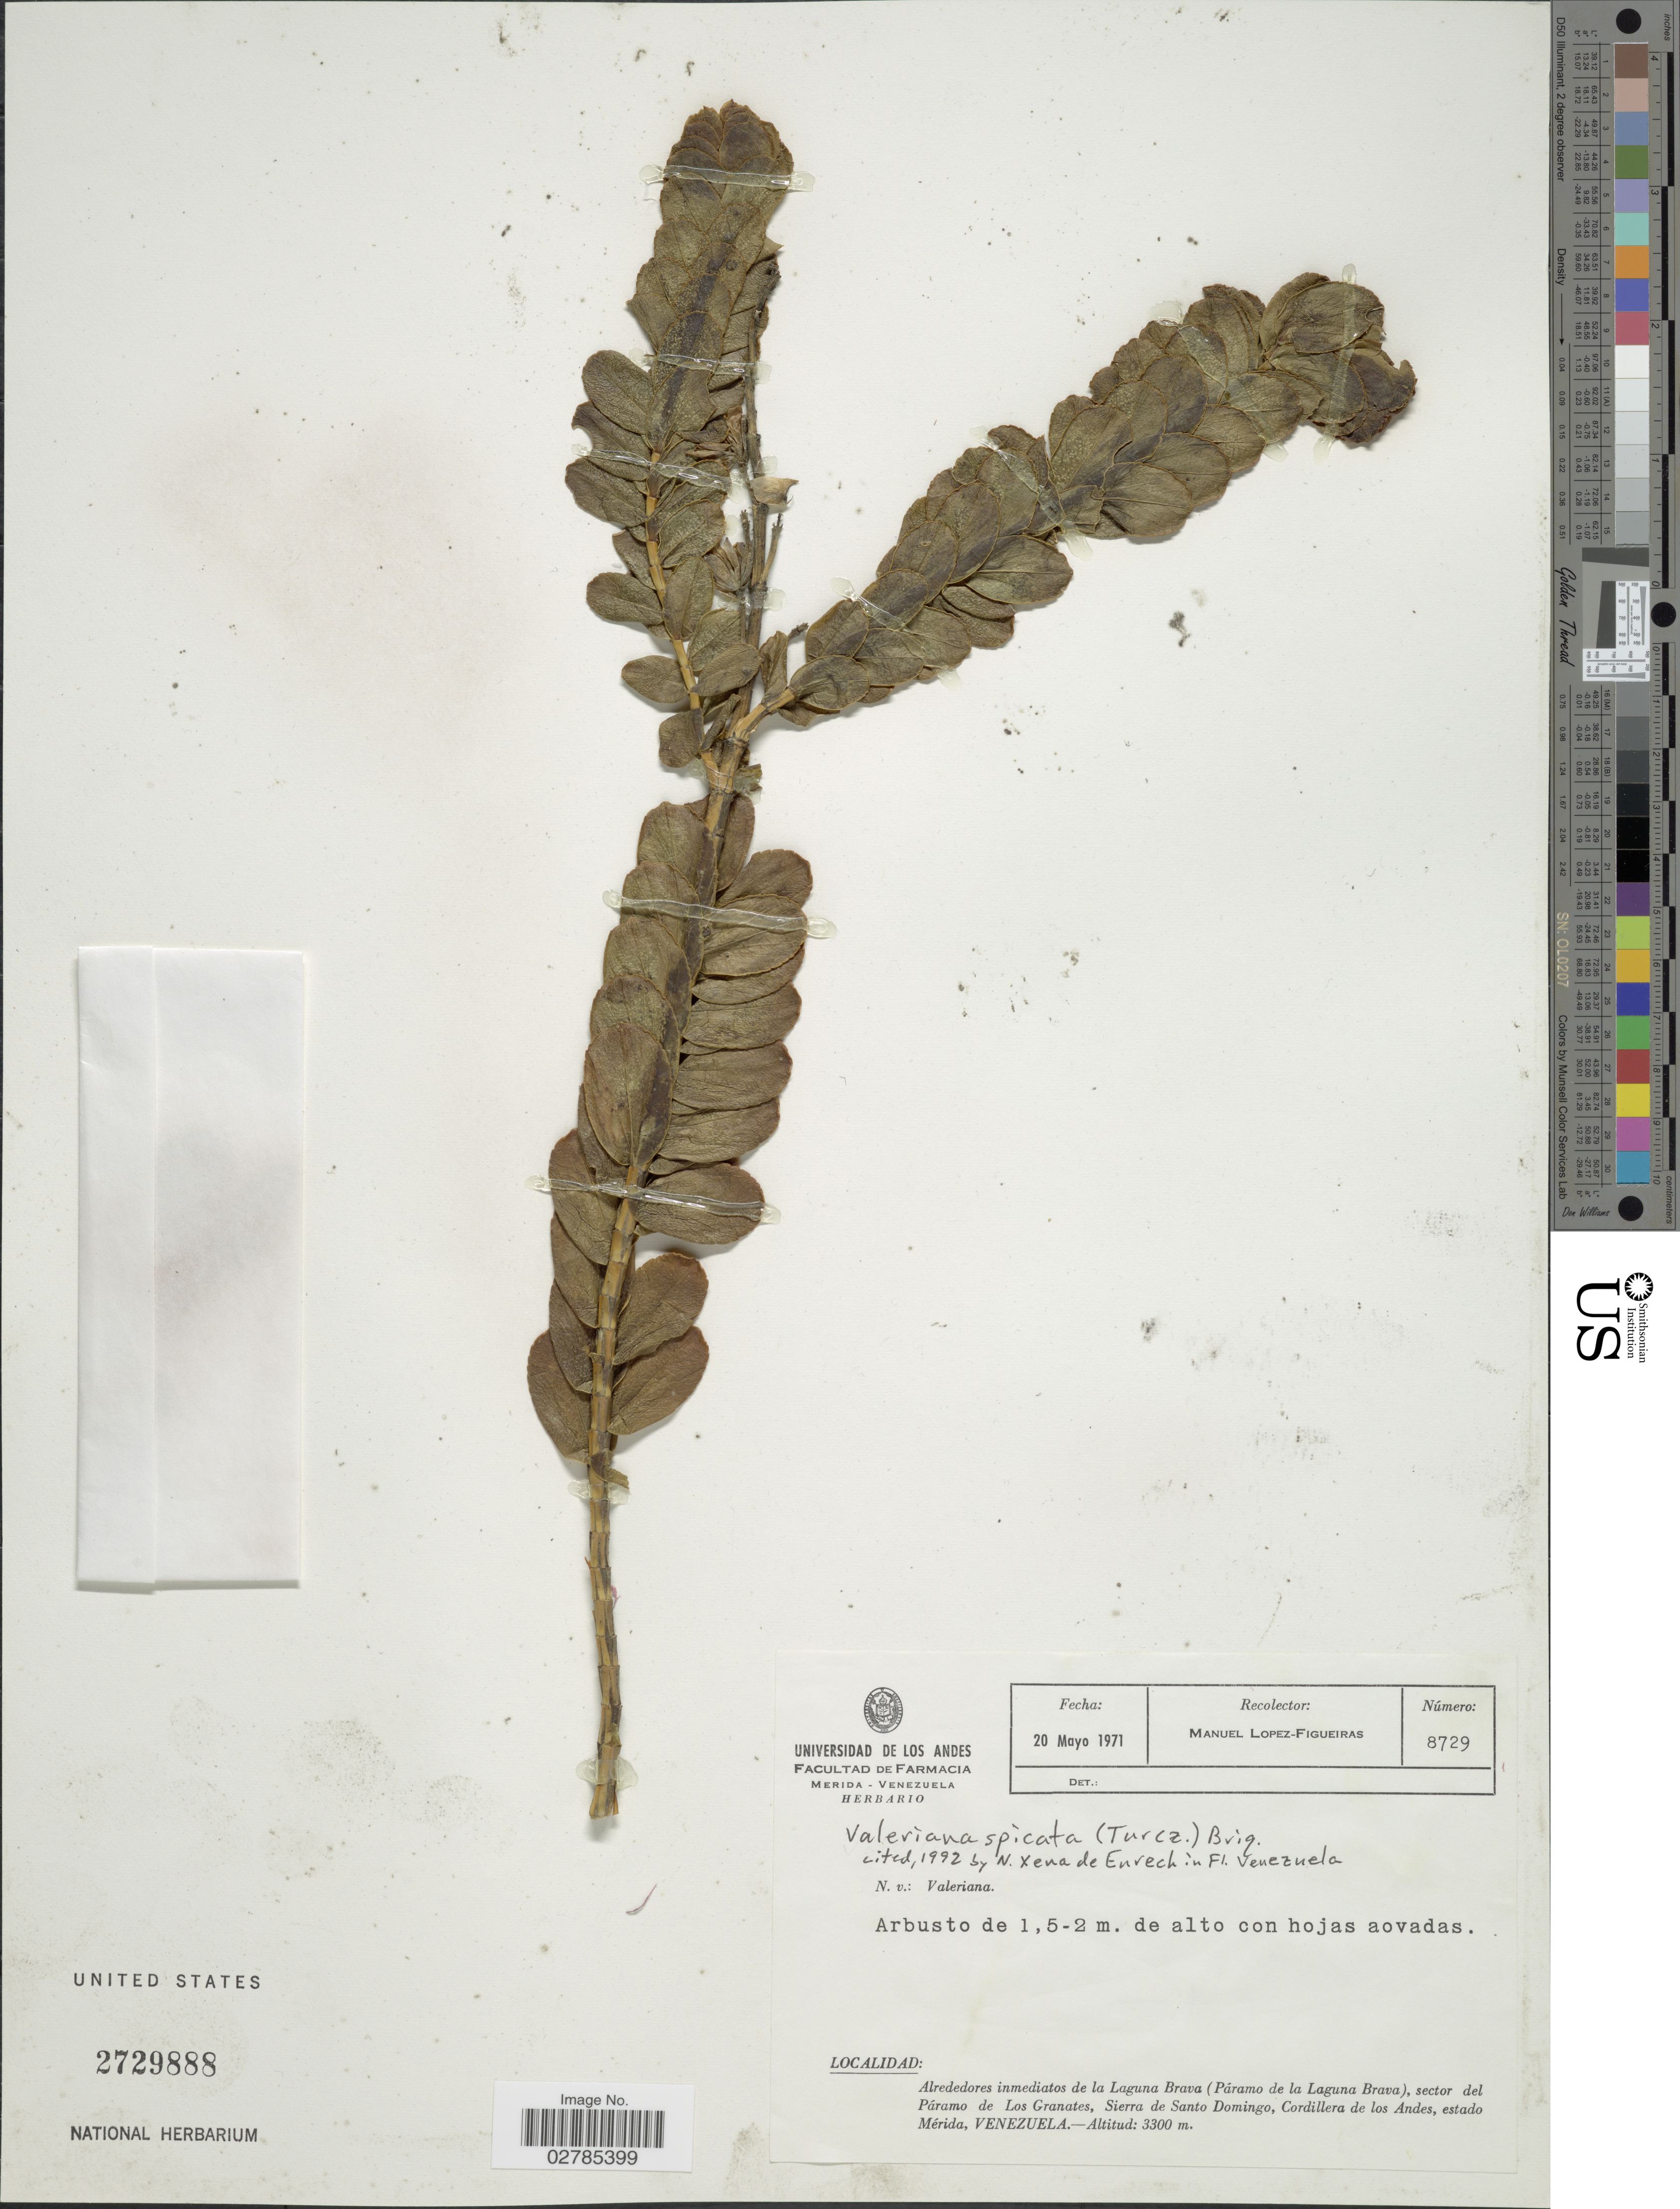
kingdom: Plantae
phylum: Tracheophyta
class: Magnoliopsida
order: Dipsacales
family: Caprifoliaceae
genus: Valeriana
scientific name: Valeriana spicata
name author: Briq.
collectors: M. López Figueiras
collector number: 8729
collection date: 1971-05-20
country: Venezuela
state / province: Mérida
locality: Alrededores inmediatos de la Laguna Brava (Páramo de la Laguna Brava), sector del Páramo de Los Granates, Sierra de Santo Domingo, Cordillera de los Andes, estado Mérida.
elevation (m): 3300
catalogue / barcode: US 2729888